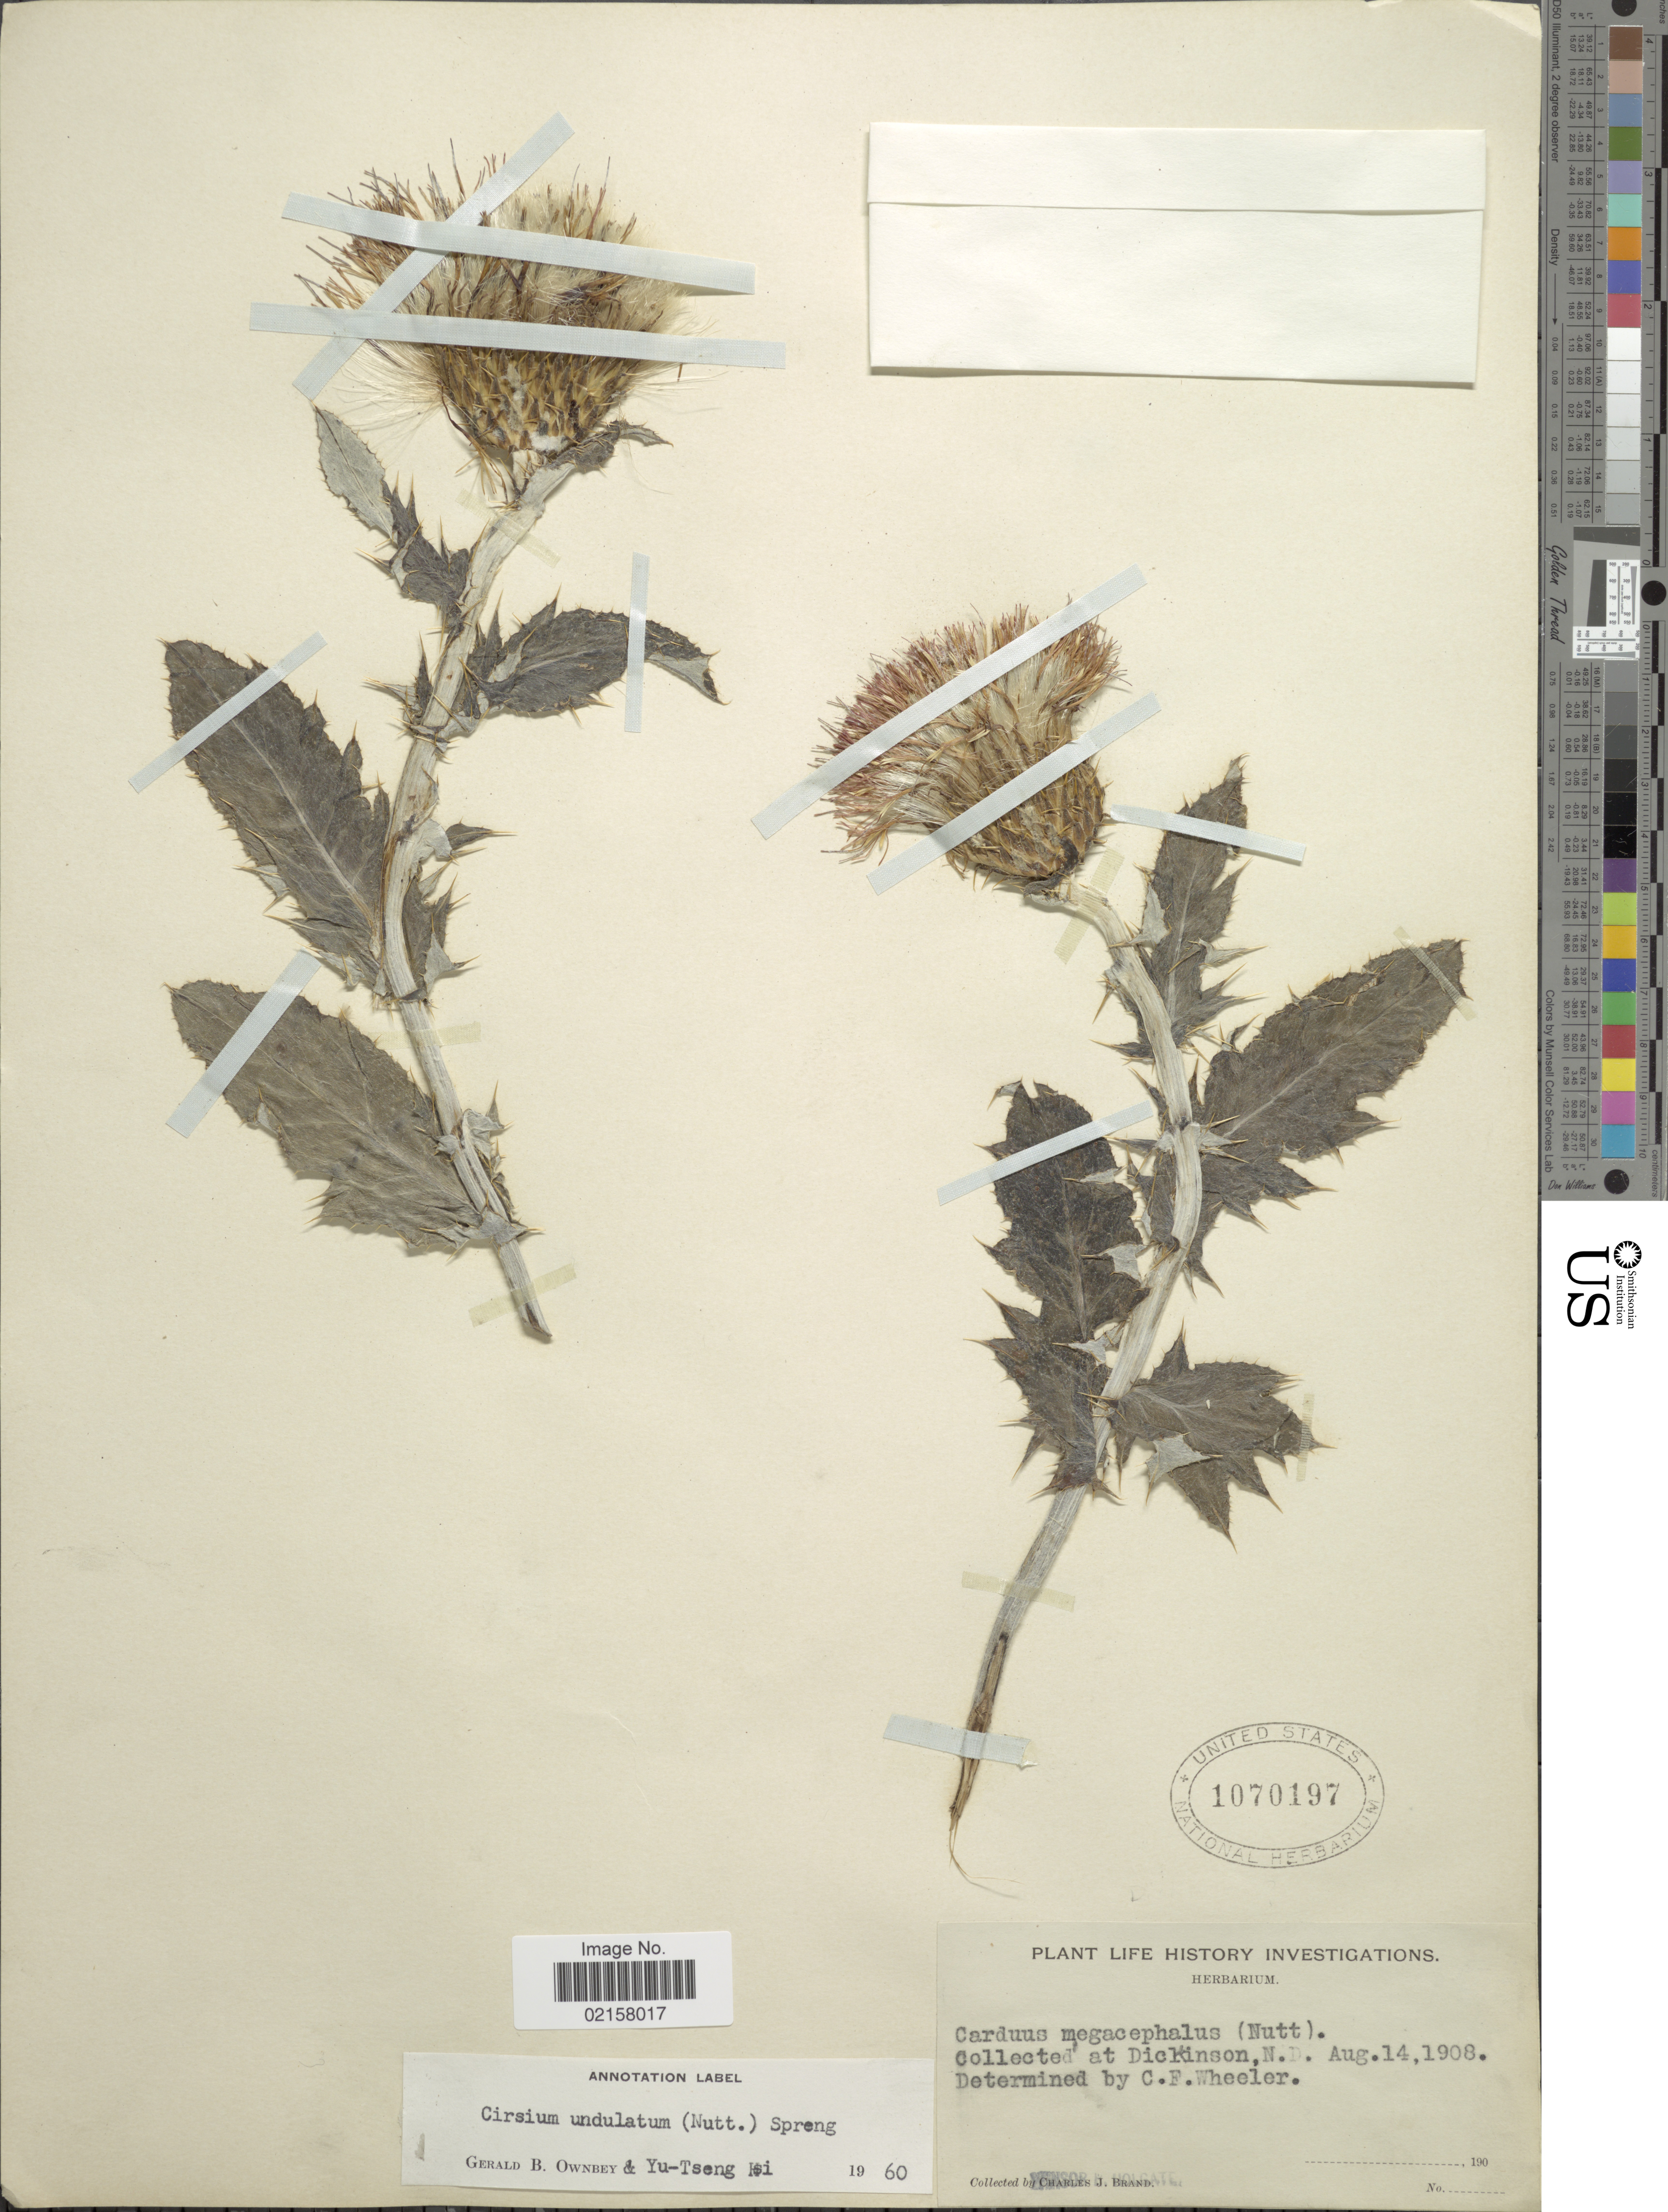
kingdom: Plantae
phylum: Tracheophyta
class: Magnoliopsida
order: Asterales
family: Asteraceae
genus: Cirsium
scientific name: Cirsium undulatum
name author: (Nutt.) Spreng.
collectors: C. J. Brand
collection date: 1908-08-14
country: United States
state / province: North Dakota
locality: Dickinson.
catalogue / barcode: US 1070197